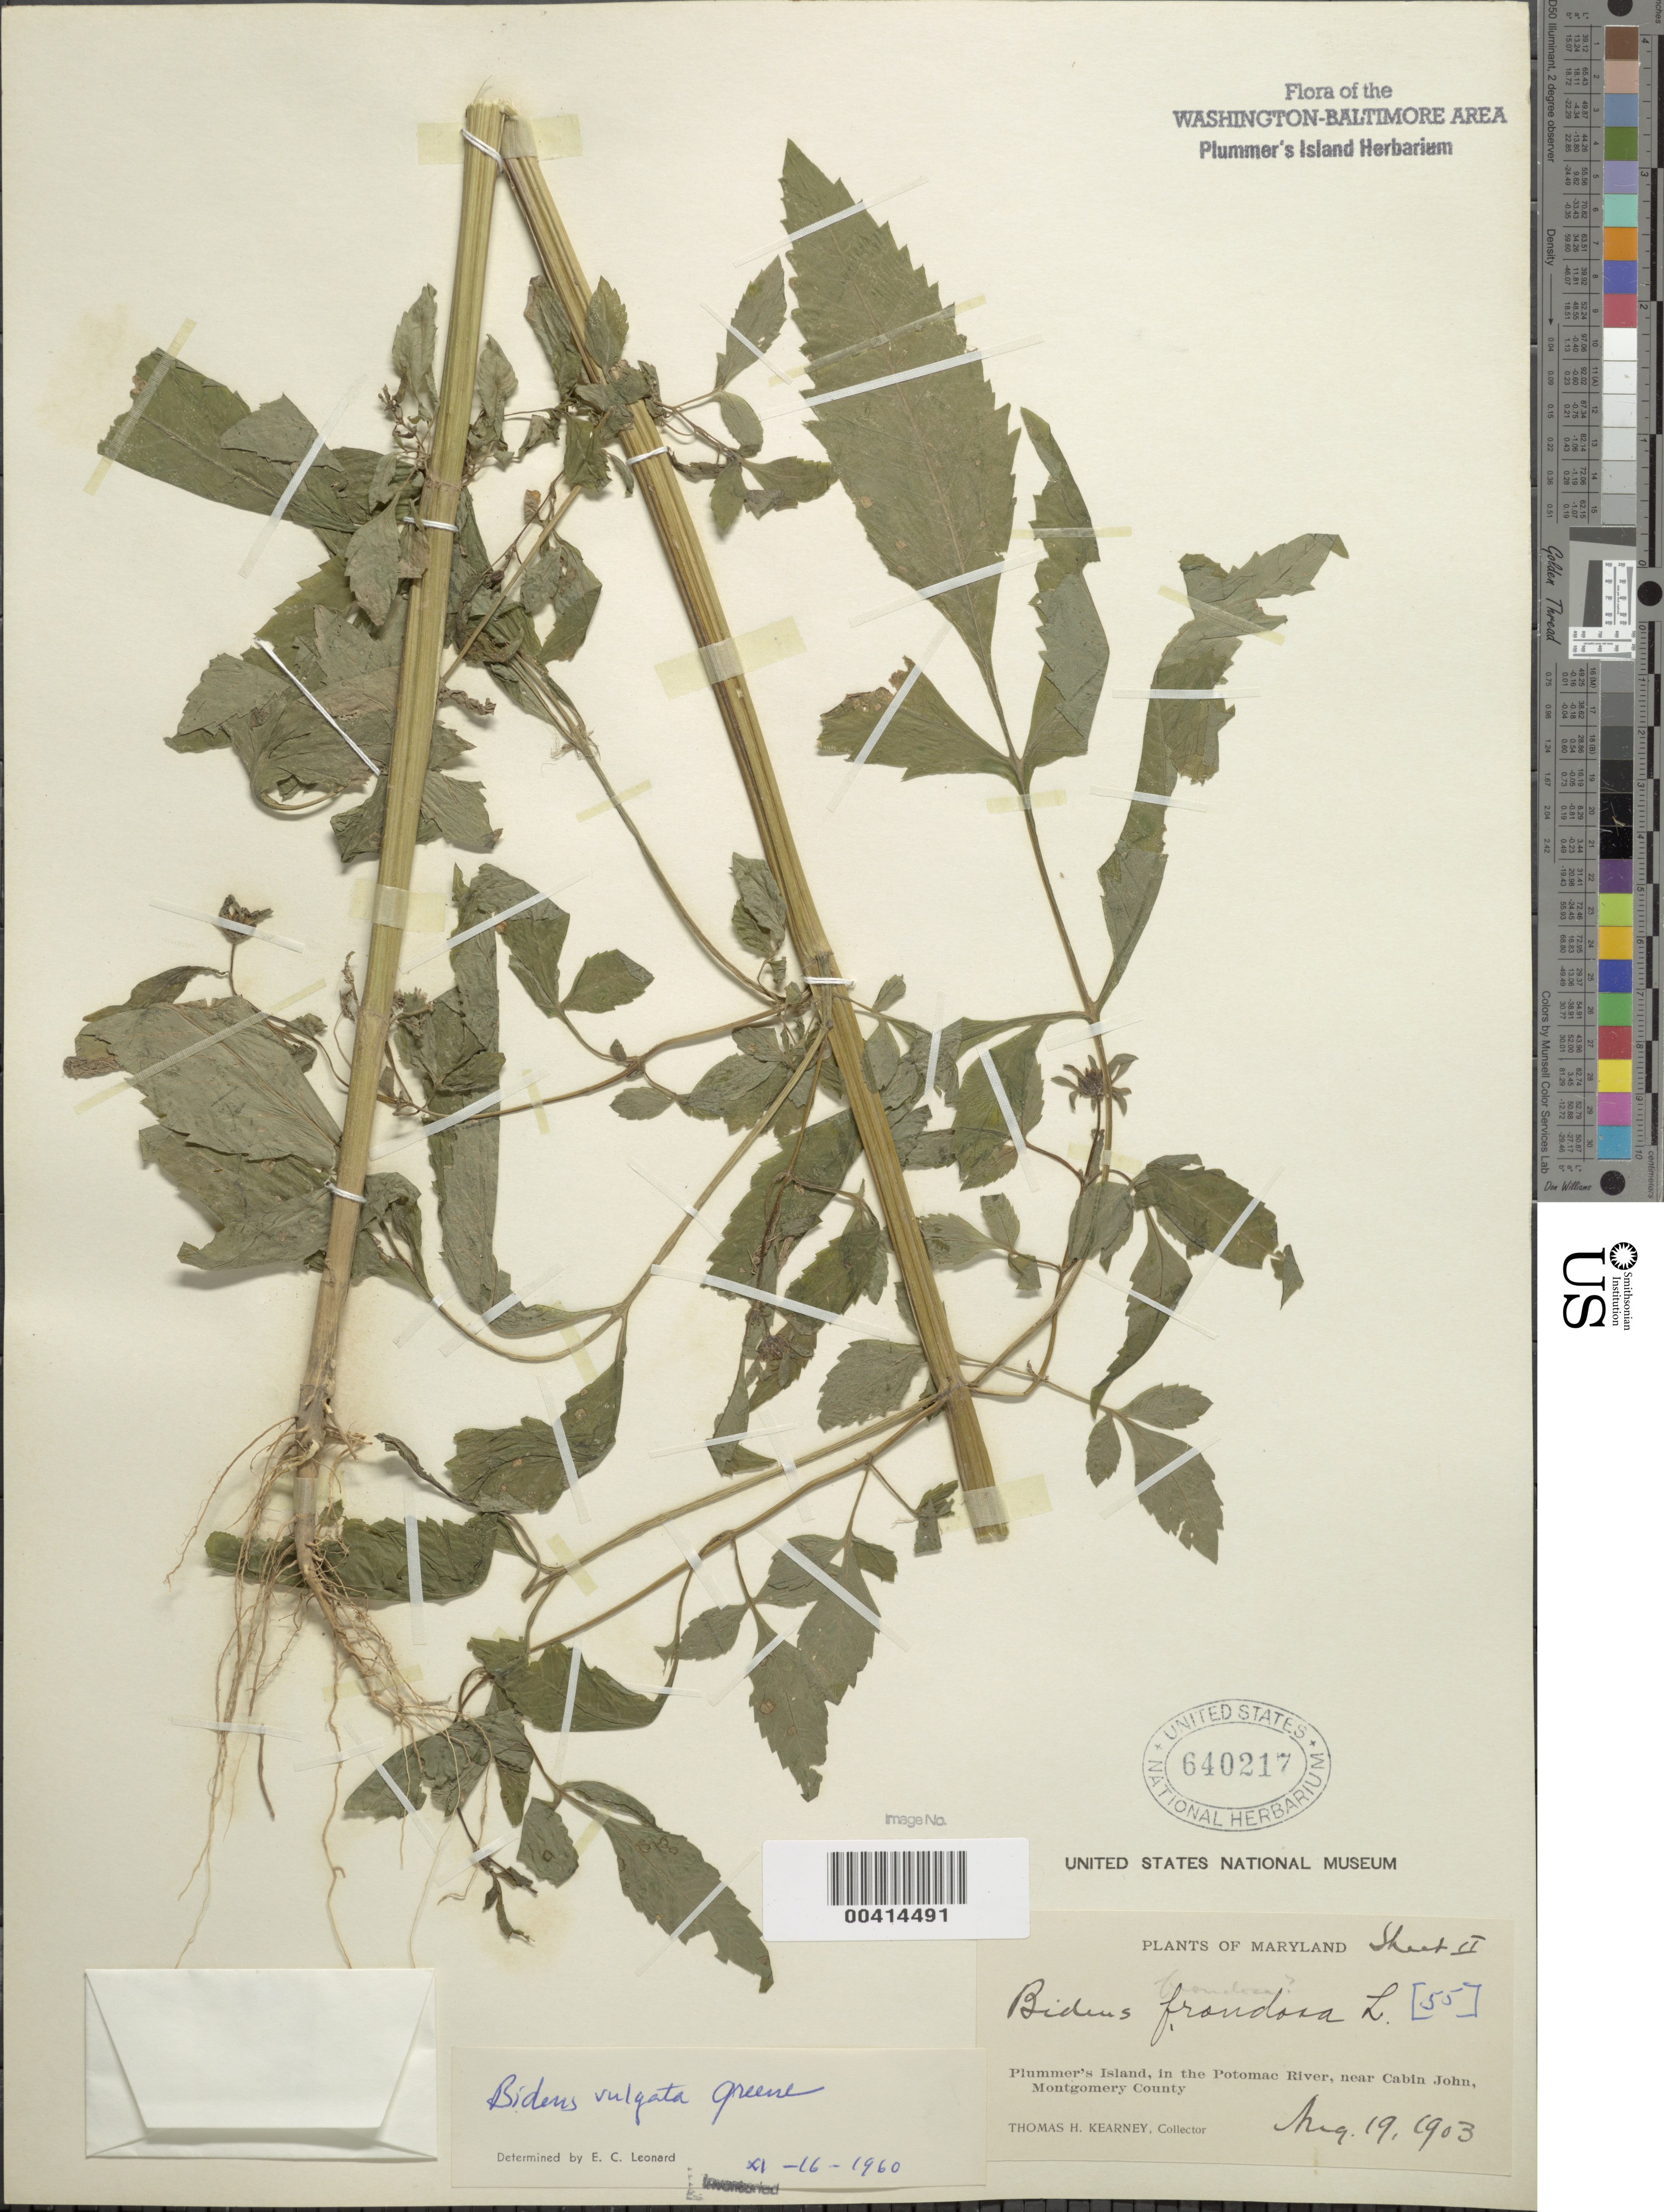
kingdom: Plantae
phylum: Tracheophyta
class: Magnoliopsida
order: Asterales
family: Asteraceae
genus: Bidens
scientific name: Bidens vulgata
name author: Greene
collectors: T. H. Kearney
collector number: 55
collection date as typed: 19 Aug 1903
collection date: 1903-08-19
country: United States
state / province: Maryland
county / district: Montgomery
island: Plummers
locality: Plummer's Island, near Cabin John C. & O. Canal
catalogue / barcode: US 640217